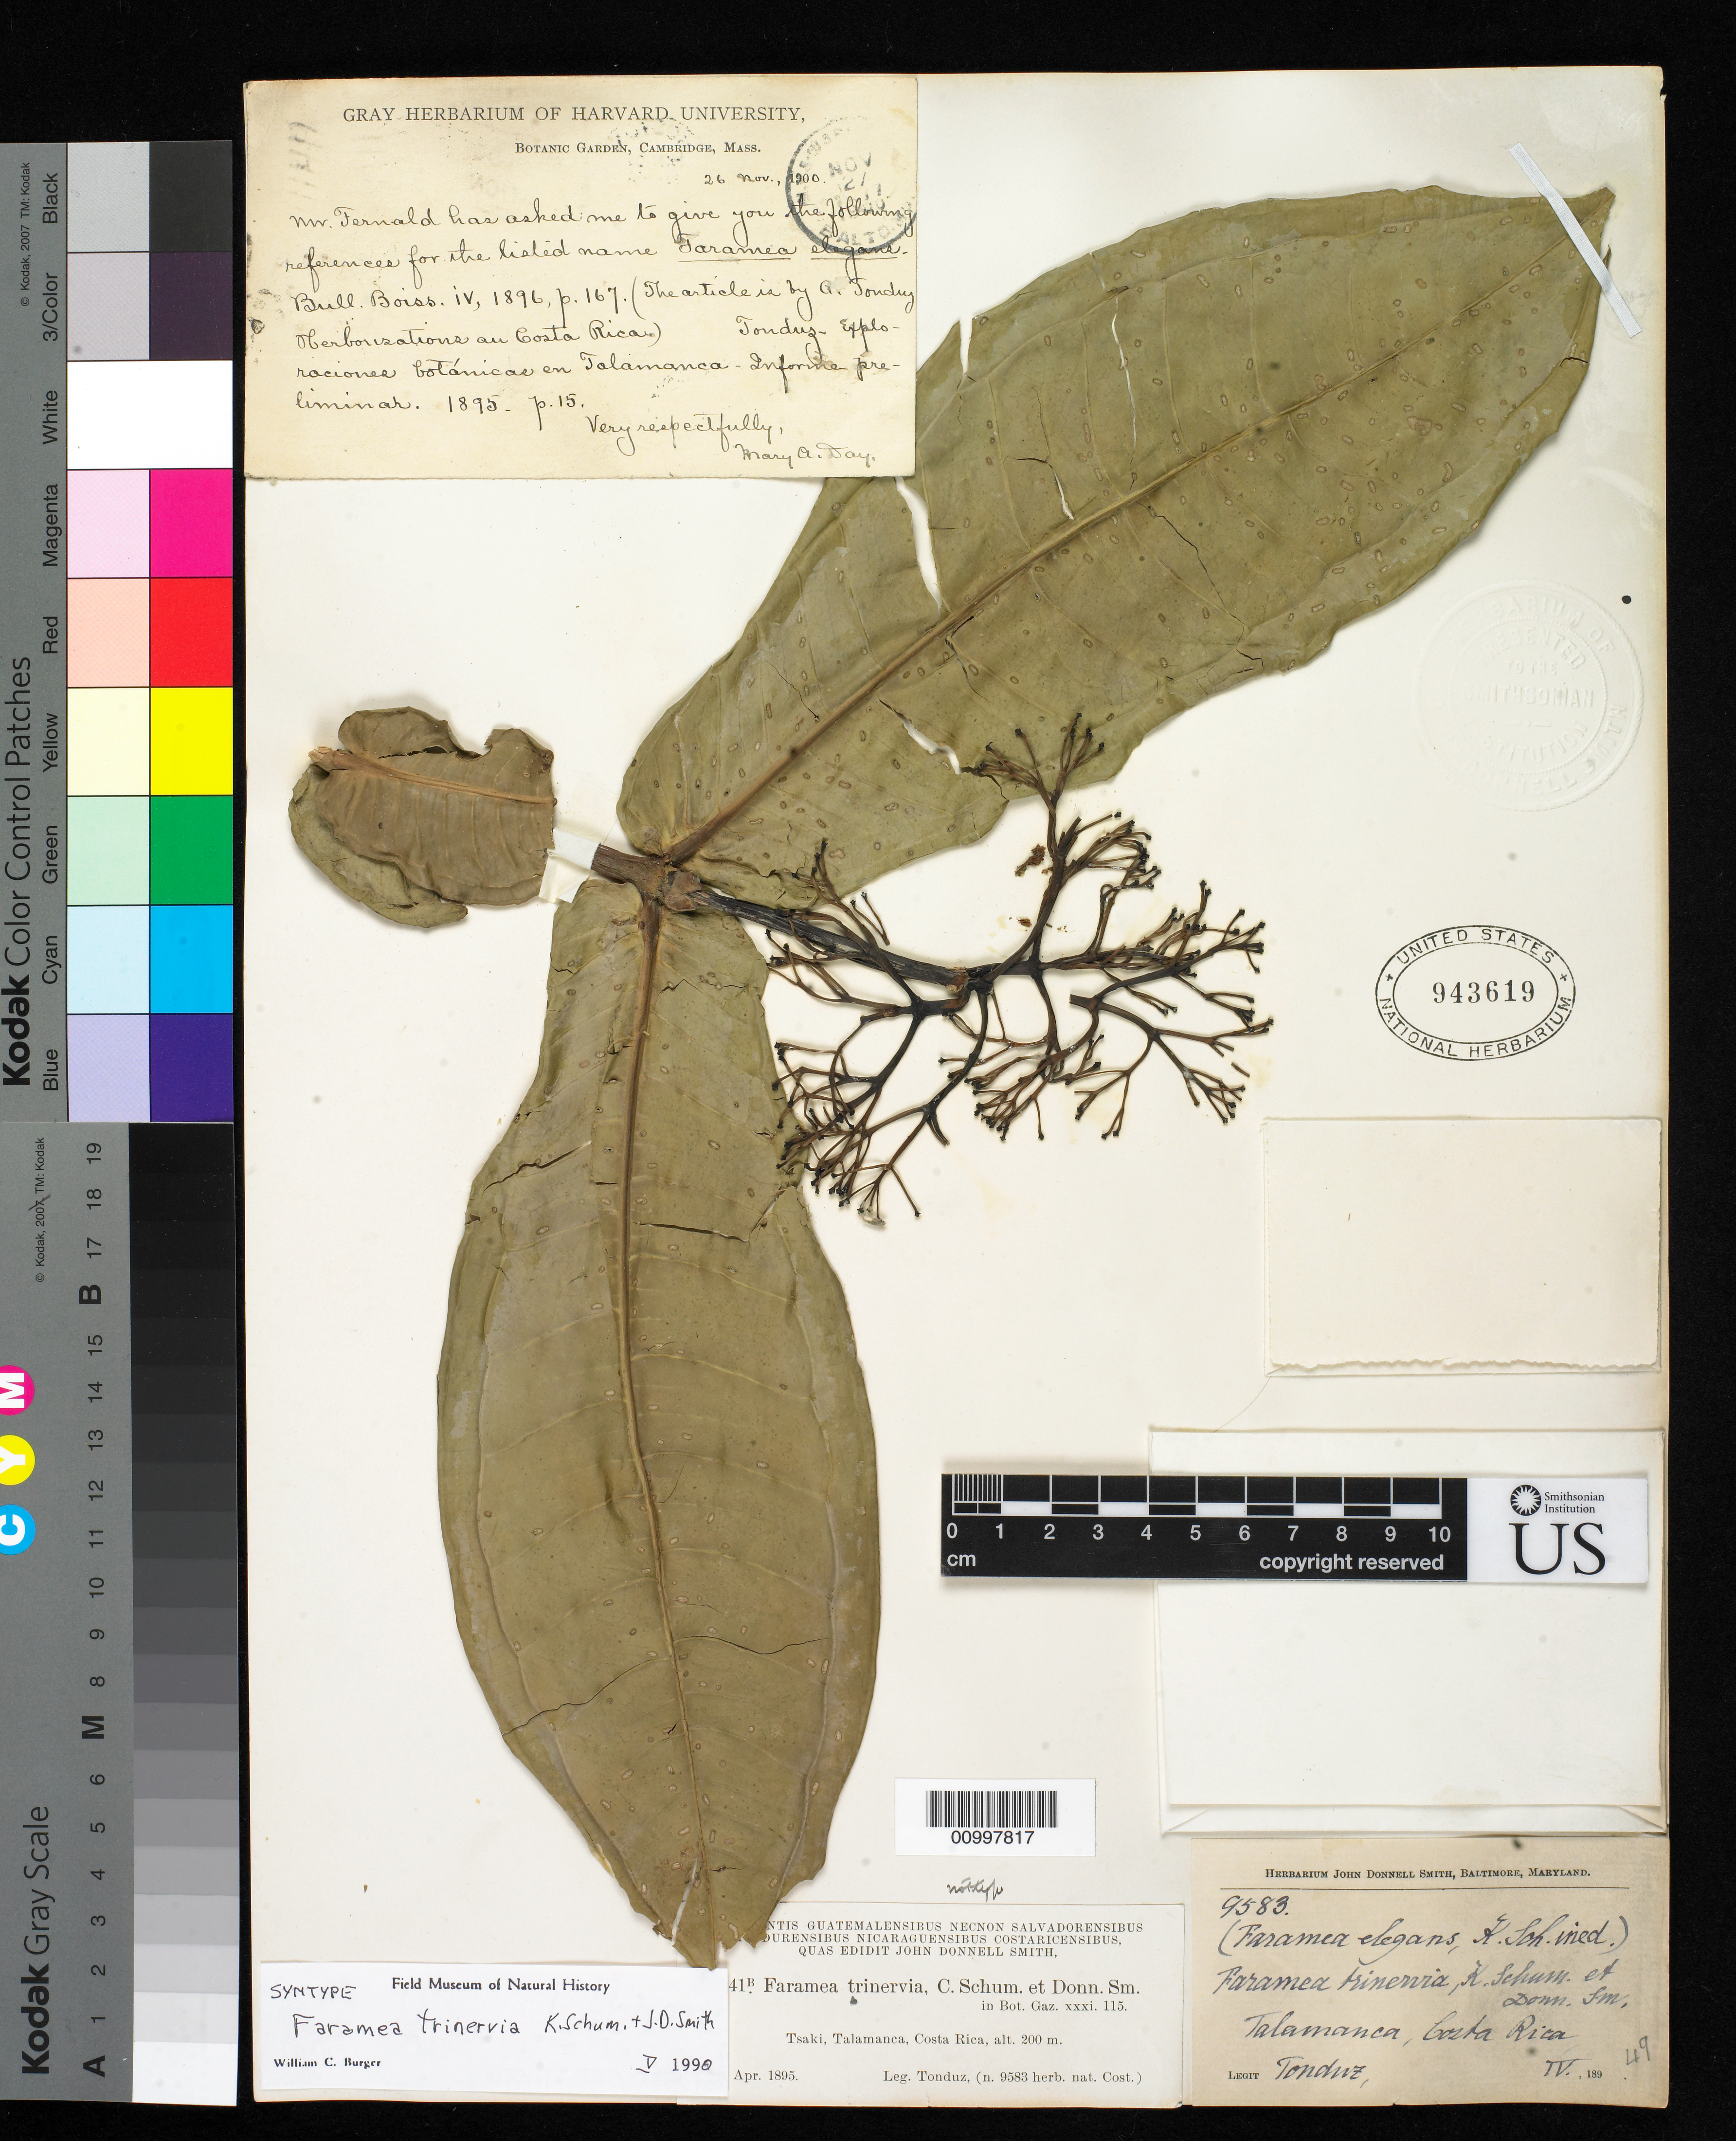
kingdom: Plantae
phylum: Tracheophyta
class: Magnoliopsida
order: Gentianales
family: Rubiaceae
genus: Faramea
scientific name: Faramea trinervia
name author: K. Schum. & Donn. Sm.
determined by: Burger, William C.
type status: Syntype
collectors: A. Tonduz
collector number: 9583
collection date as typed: Apr 1895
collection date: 1895-04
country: Costa Rica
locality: Tsaki, Talamanca.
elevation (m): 200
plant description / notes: Specimen ex John Donnell Smith herbarium. Tonduz 9583 = J.D.S. 7241B.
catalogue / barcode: US 943619